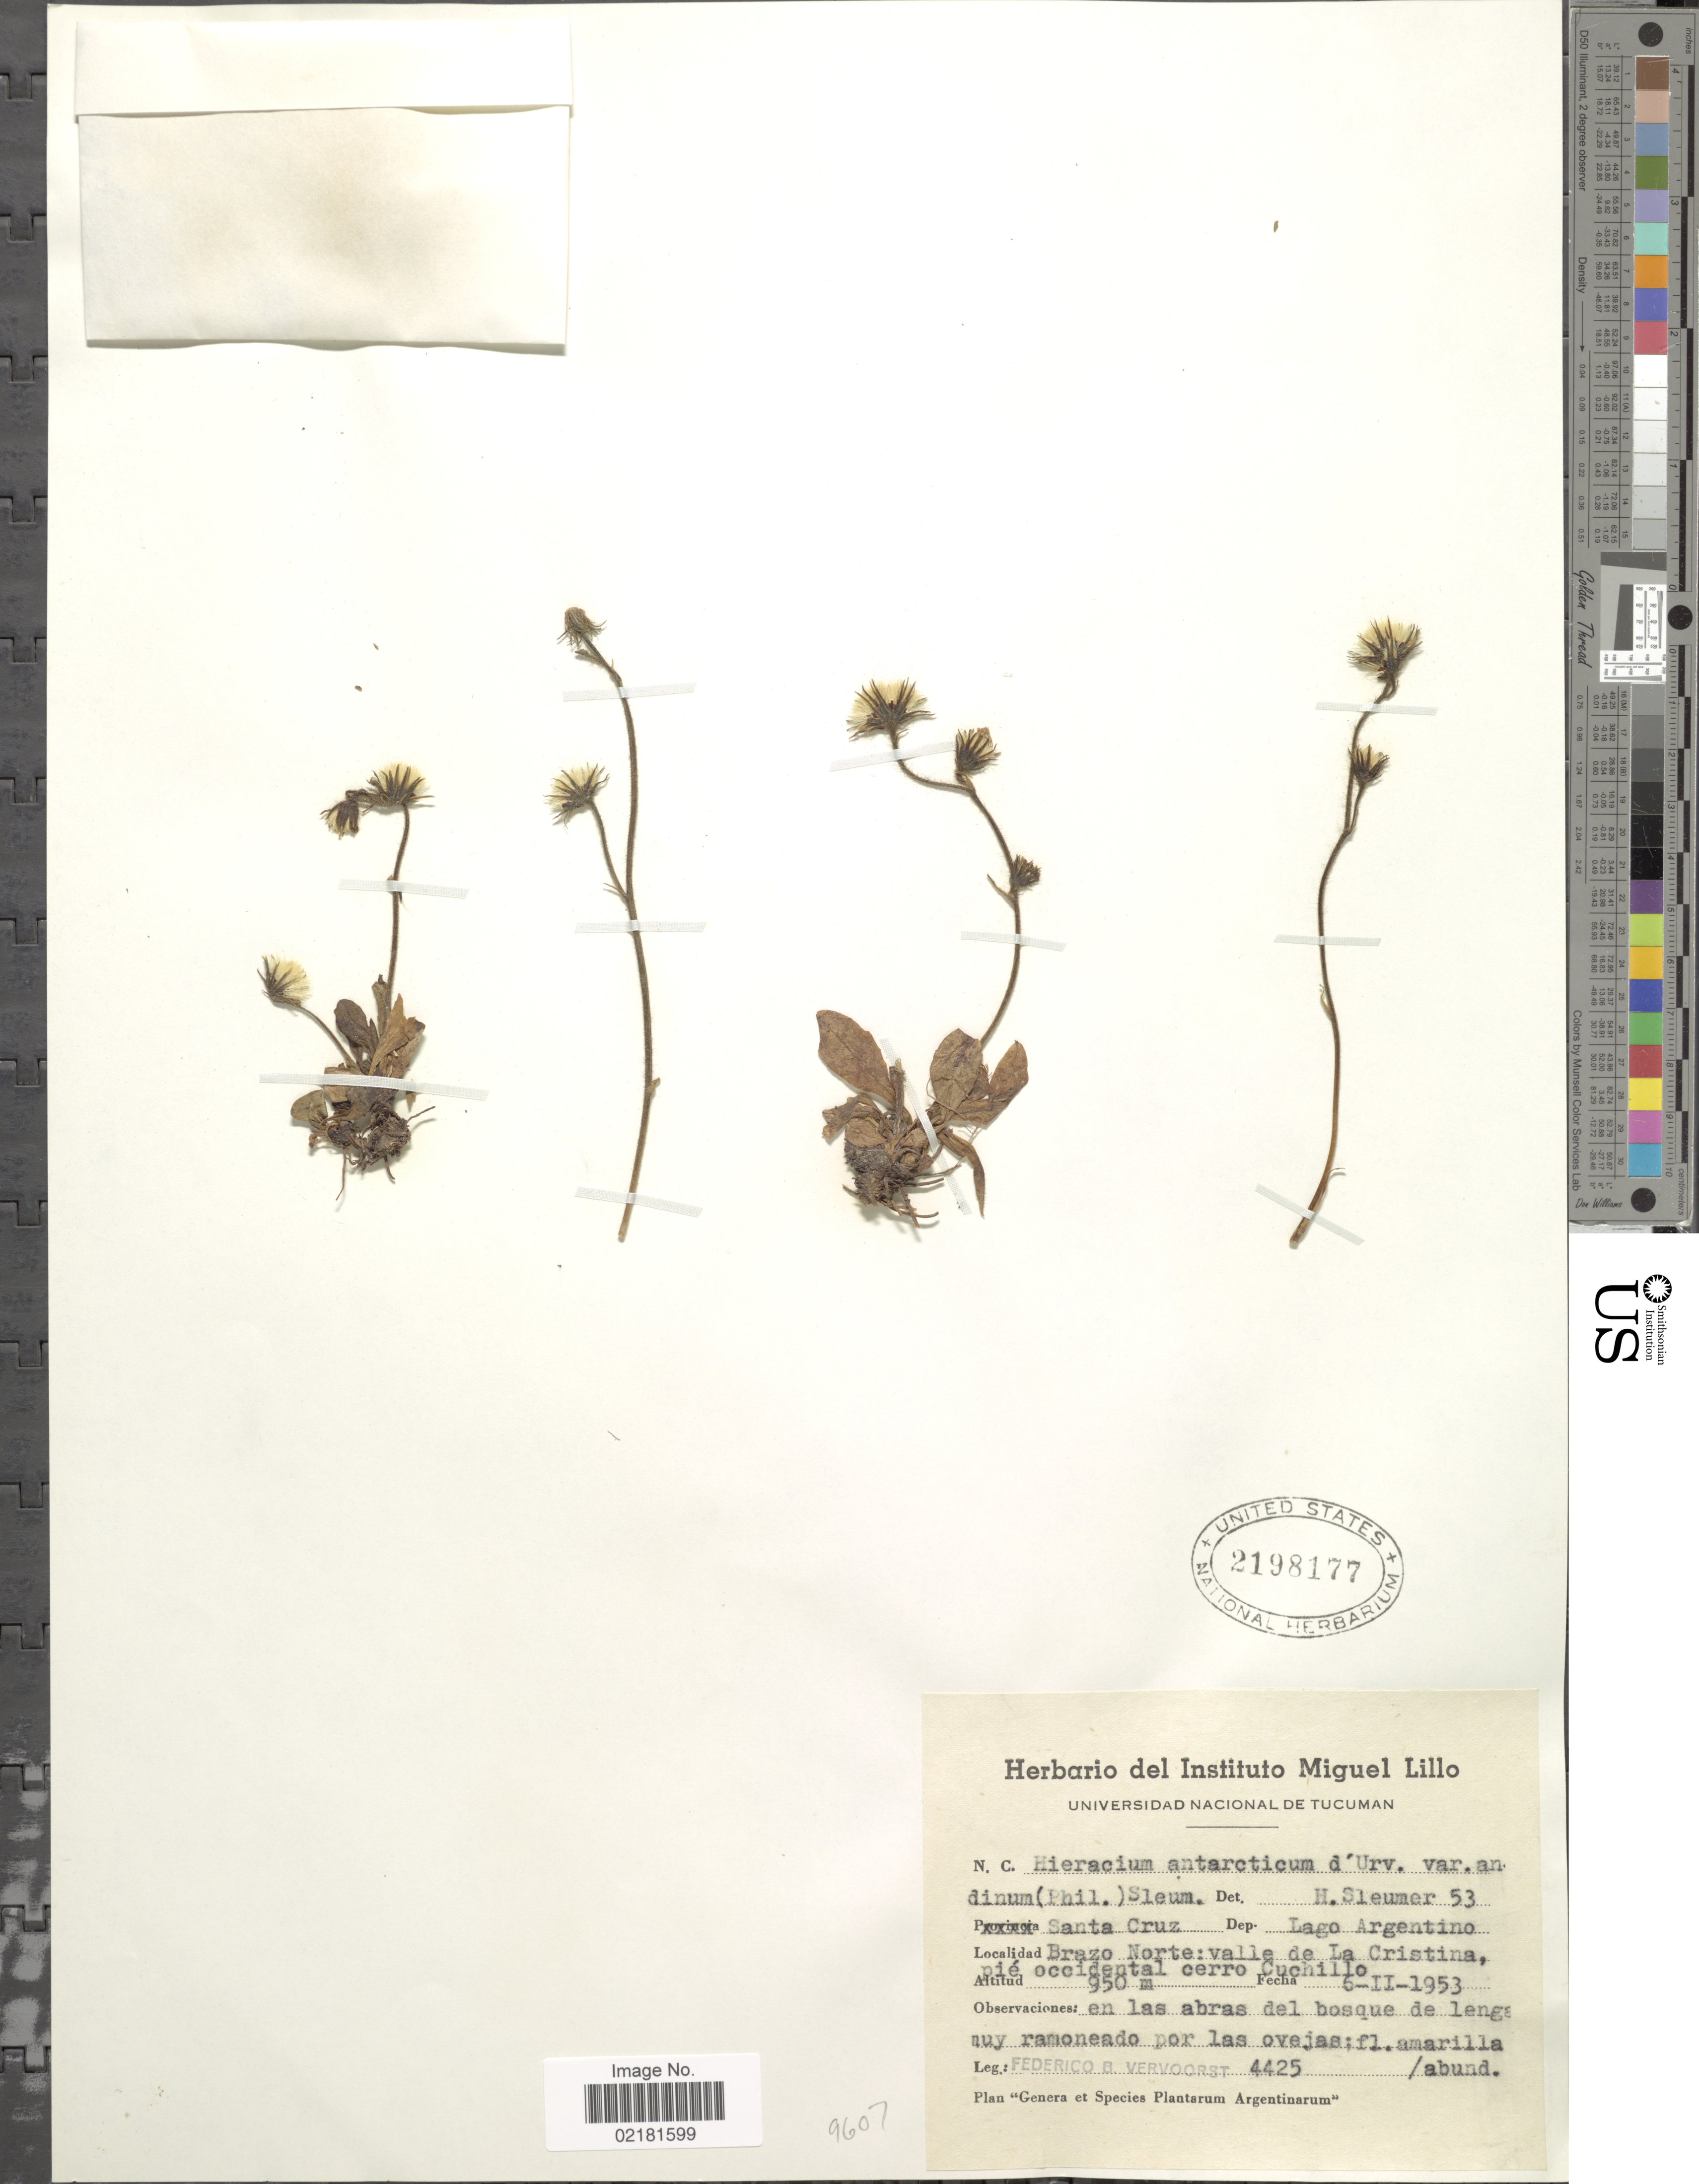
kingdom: Plantae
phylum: Tracheophyta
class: Magnoliopsida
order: Asterales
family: Asteraceae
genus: Hieracium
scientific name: Hieracium antarcticum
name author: d'Urv.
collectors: F. B. Vervoorst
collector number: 4425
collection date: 1953-02-06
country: Argentina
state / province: Santa Cruz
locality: Dep. Lago Argentino, Brazo Norte: valle de La Cristina, pie occidental cerro Cuchillo.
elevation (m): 950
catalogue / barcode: US 2198177